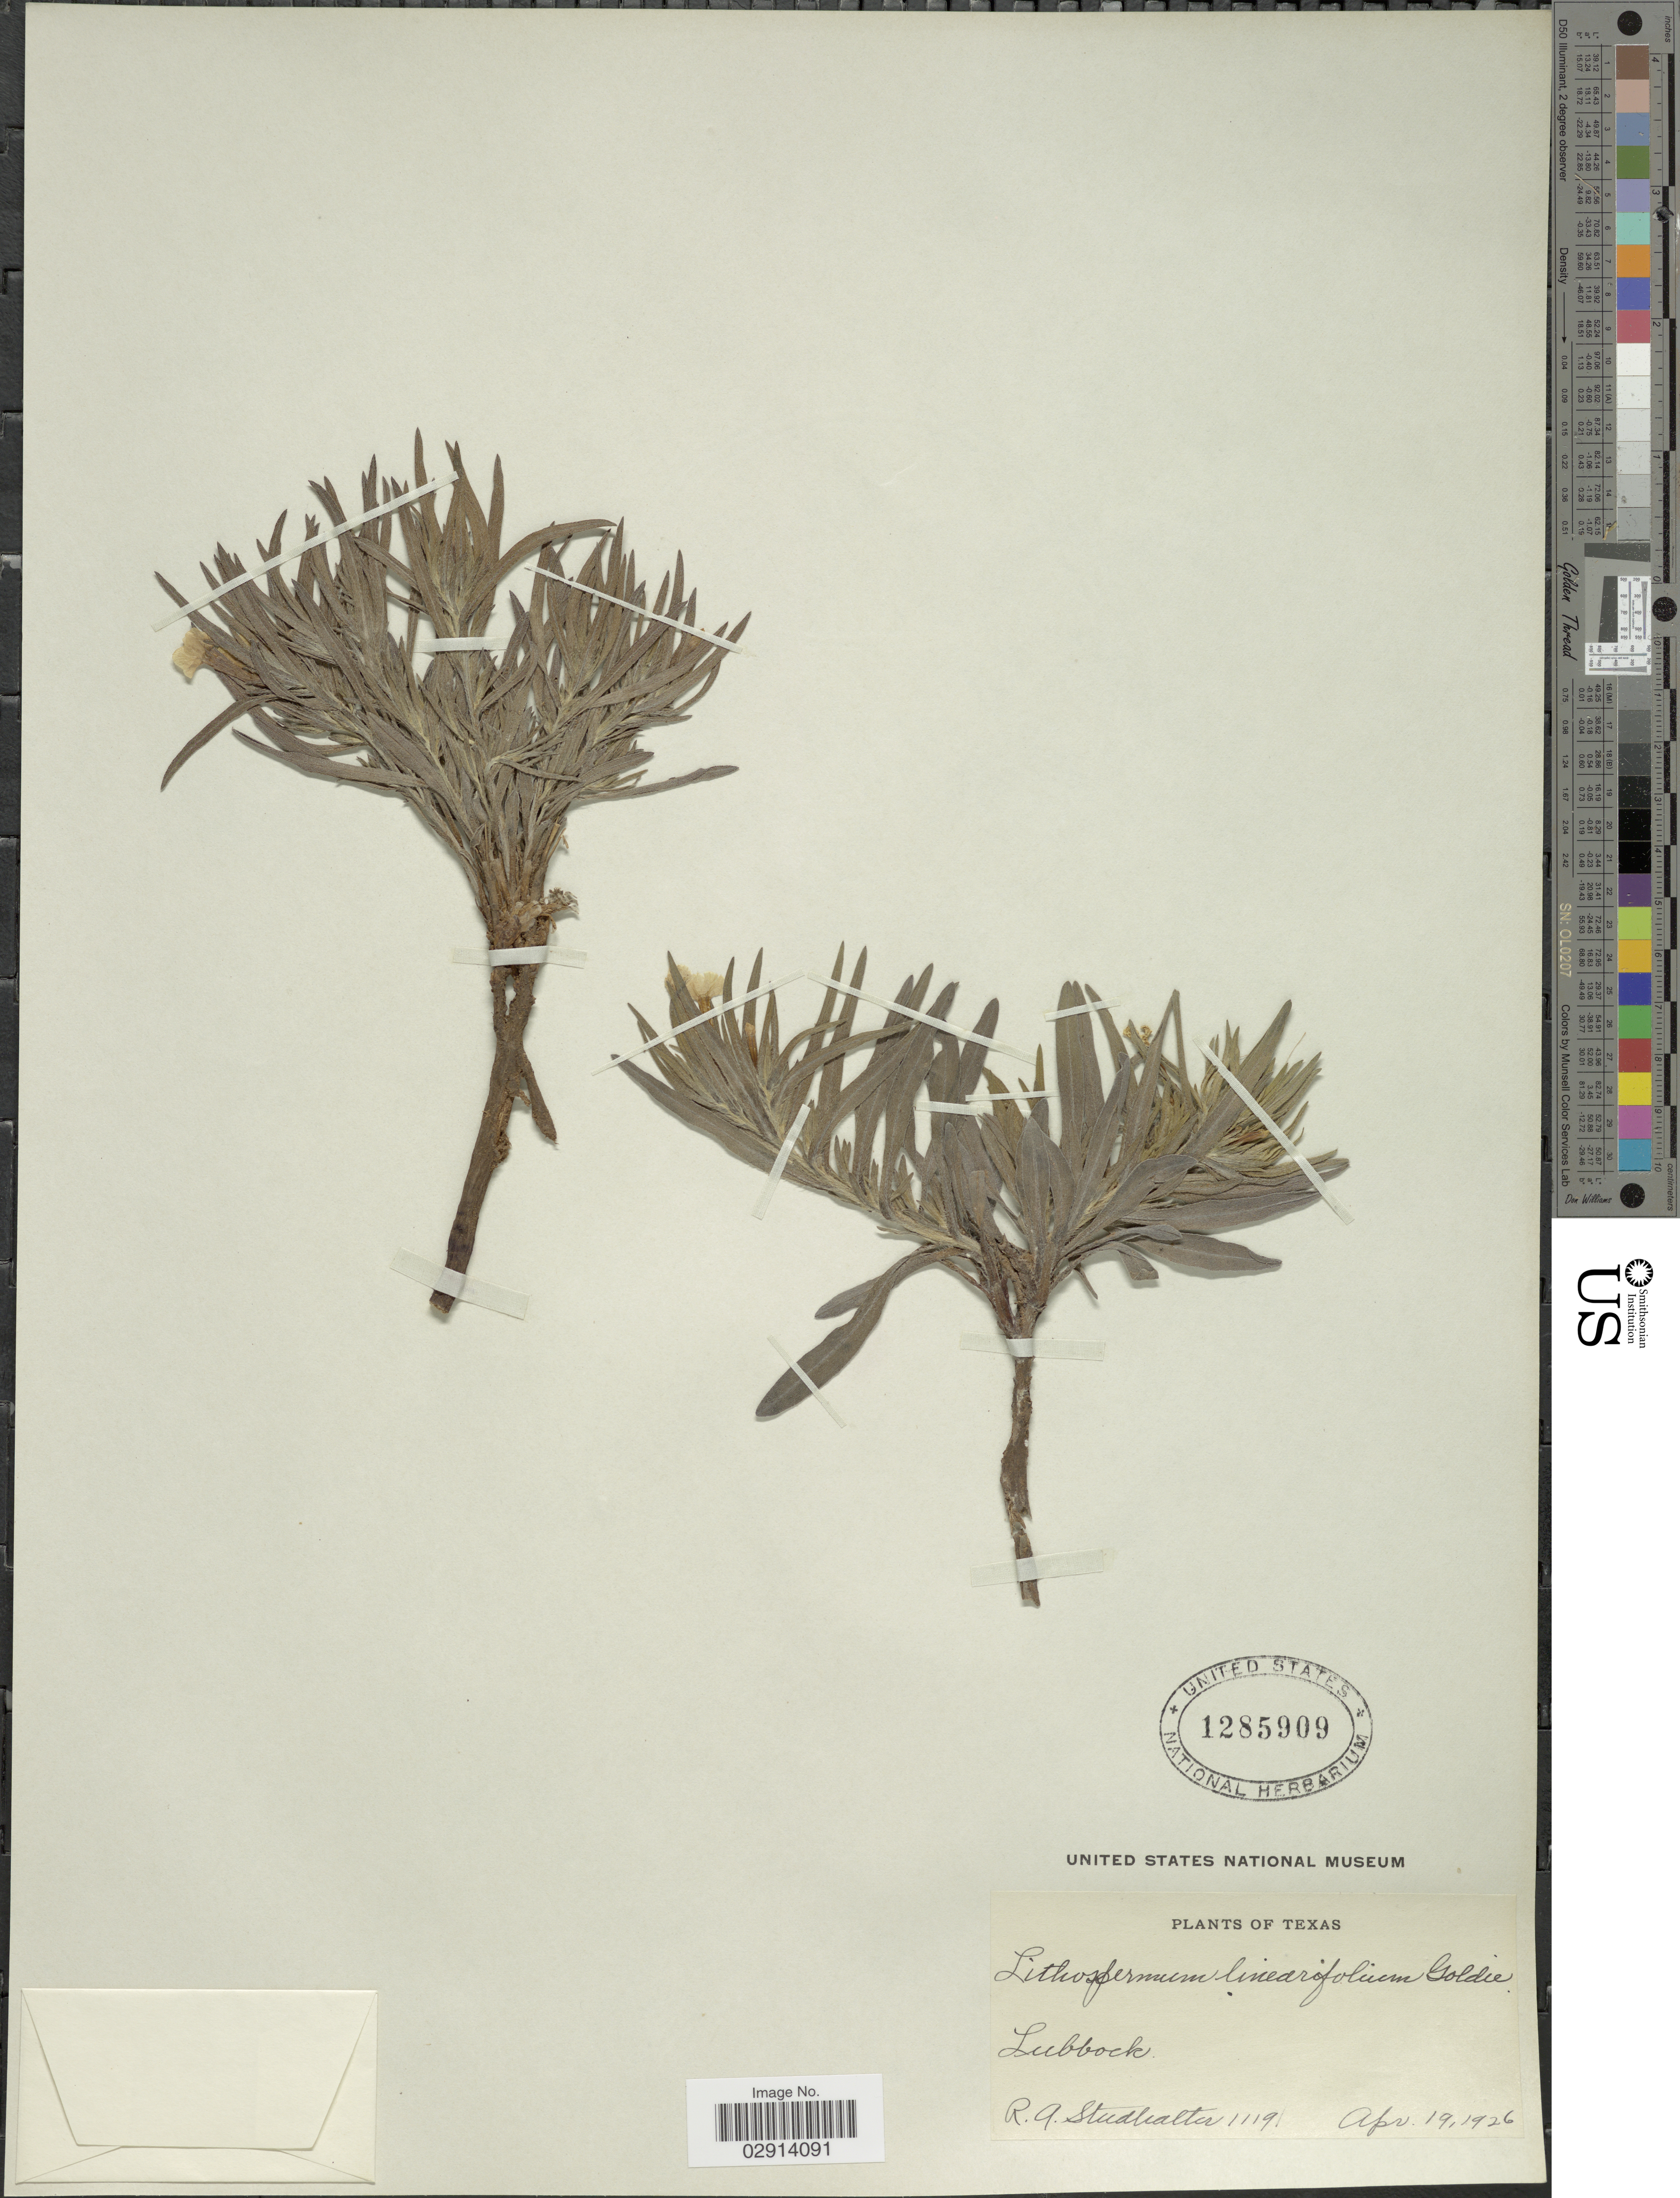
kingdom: Plantae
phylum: Tracheophyta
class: Magnoliopsida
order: Boraginales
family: Boraginaceae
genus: Lithospermum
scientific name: Lithospermum incisum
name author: Lehm.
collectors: R. Studhalter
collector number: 1119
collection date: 1926-04-19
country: United States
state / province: Texas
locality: Lubbock.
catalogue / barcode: US 1285909